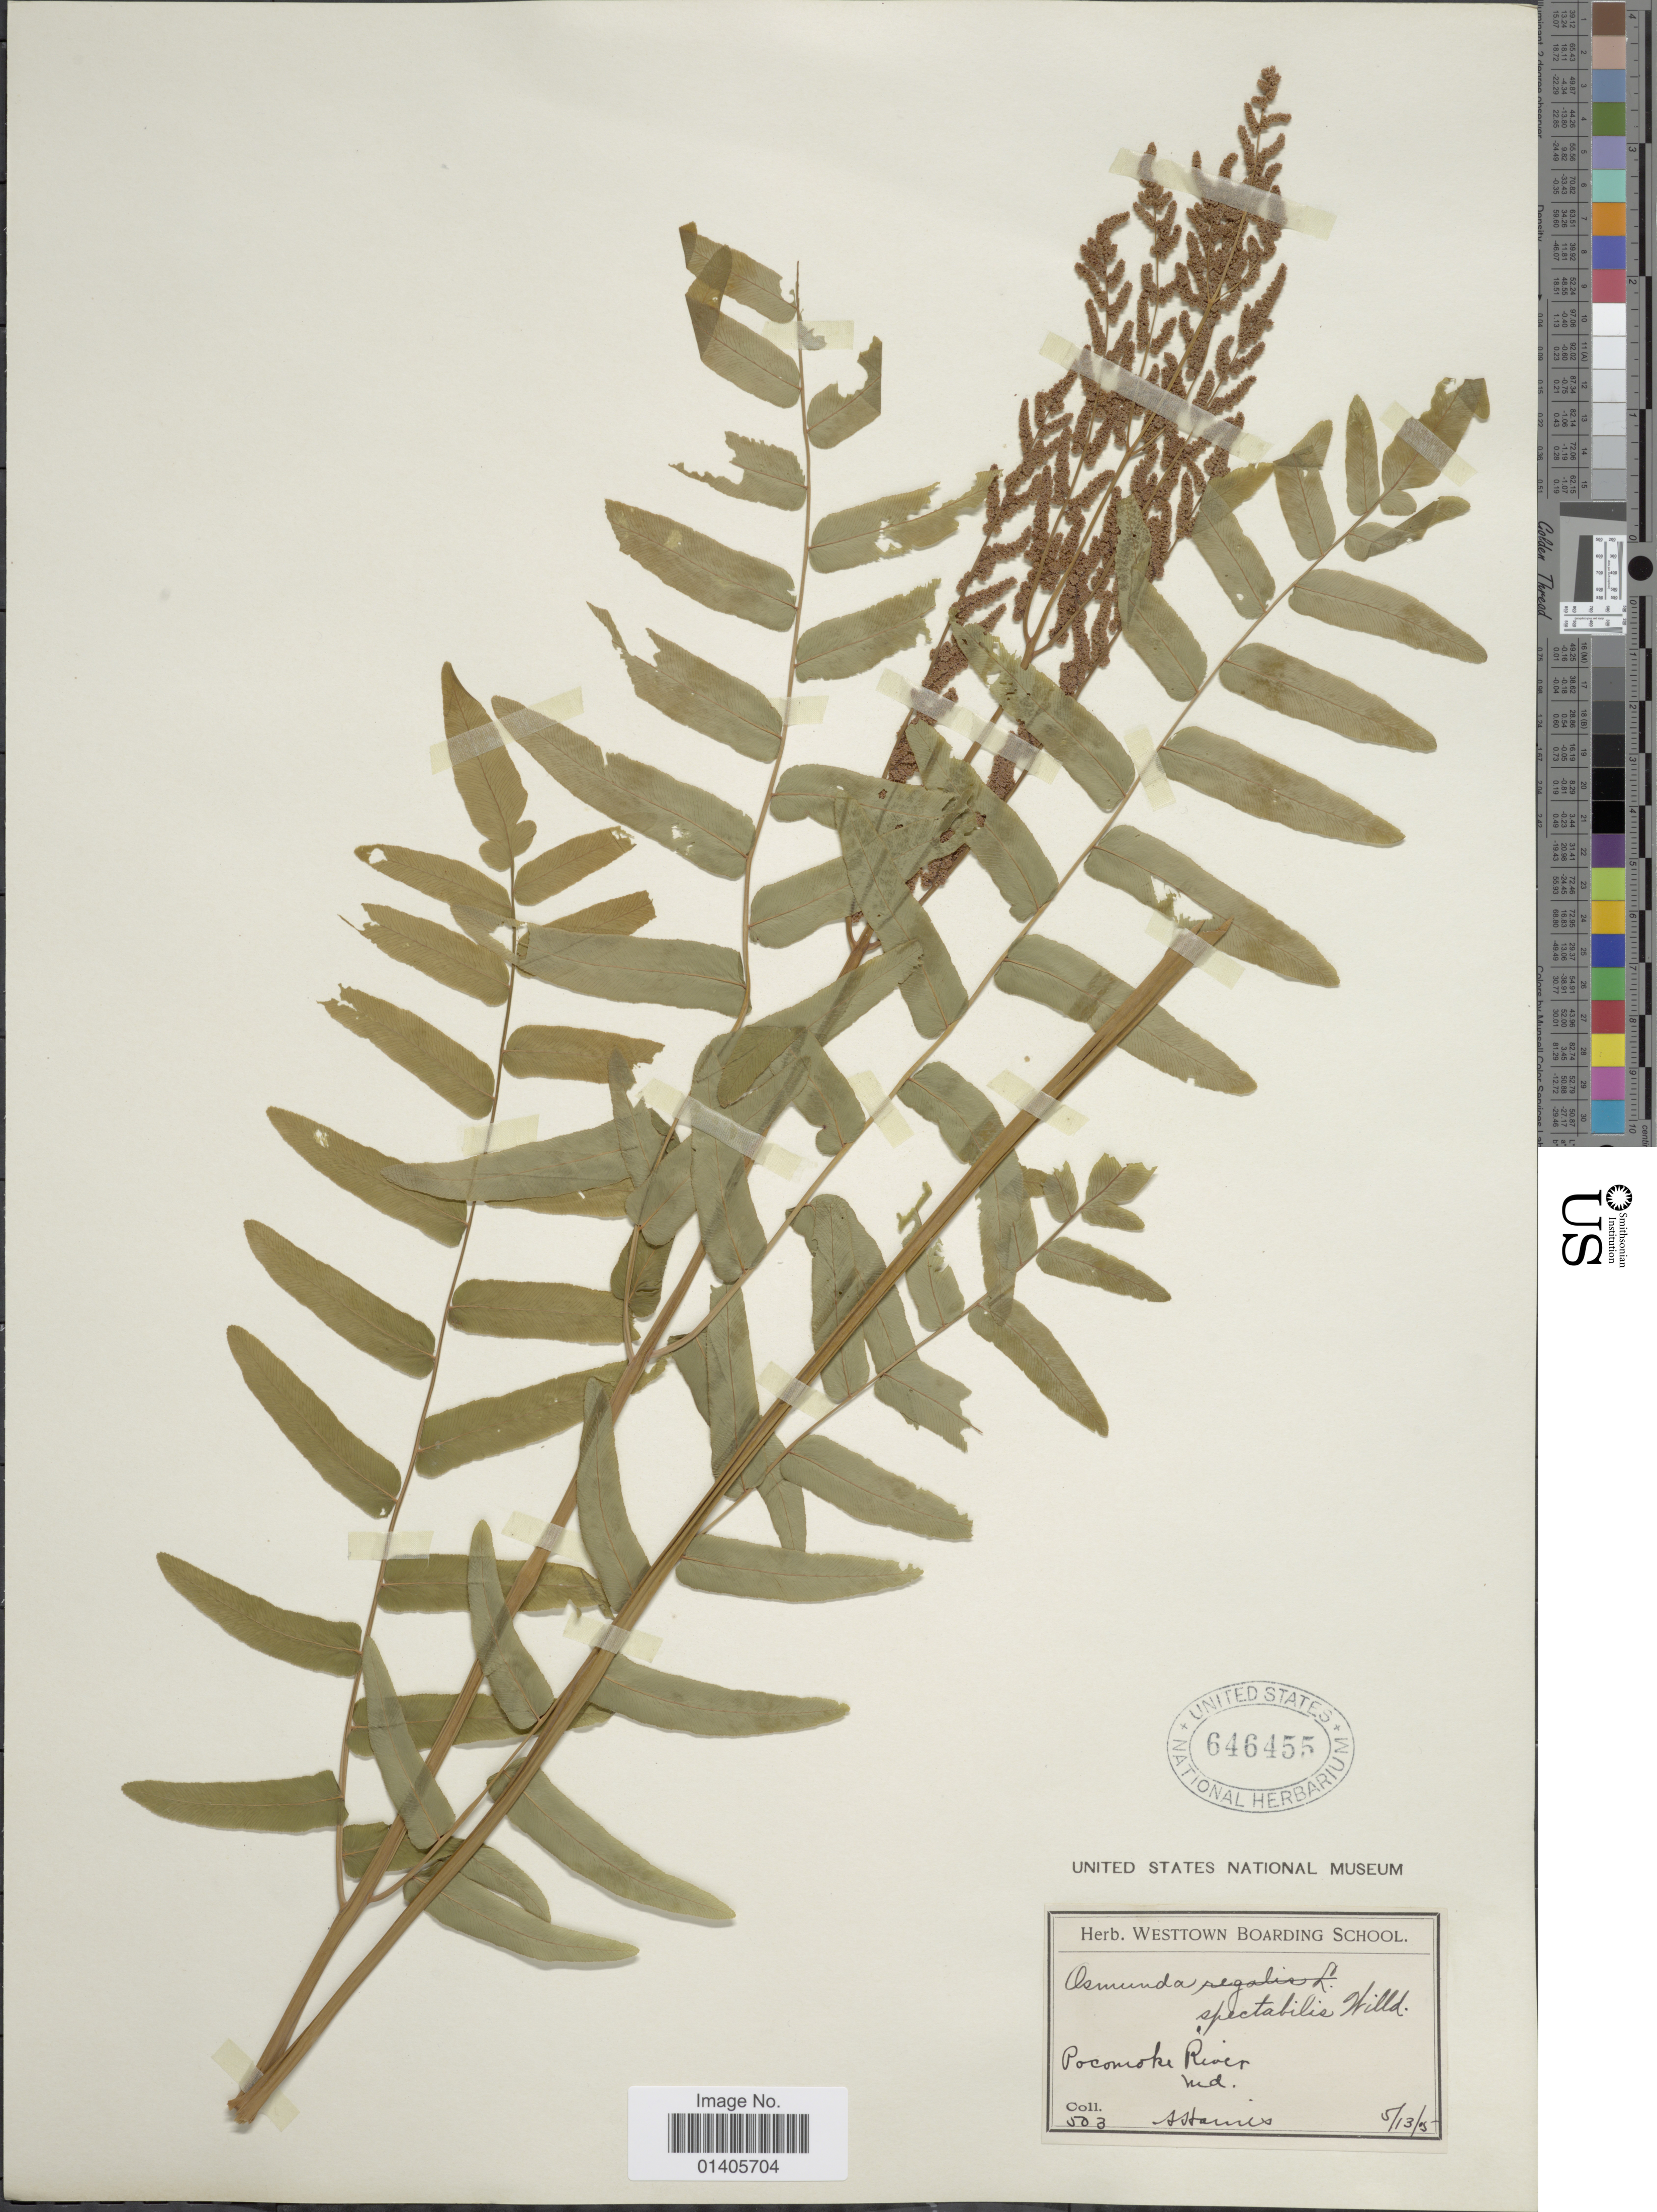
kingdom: Plantae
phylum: Tracheophyta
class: Polypodiopsida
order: Osmundales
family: Osmundaceae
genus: Osmunda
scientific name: Osmunda regalis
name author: L.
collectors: Hanus.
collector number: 503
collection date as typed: Transcribed d/m/y: 13/5/15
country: United States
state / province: Maryland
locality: Pocomoke River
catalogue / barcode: US 646455